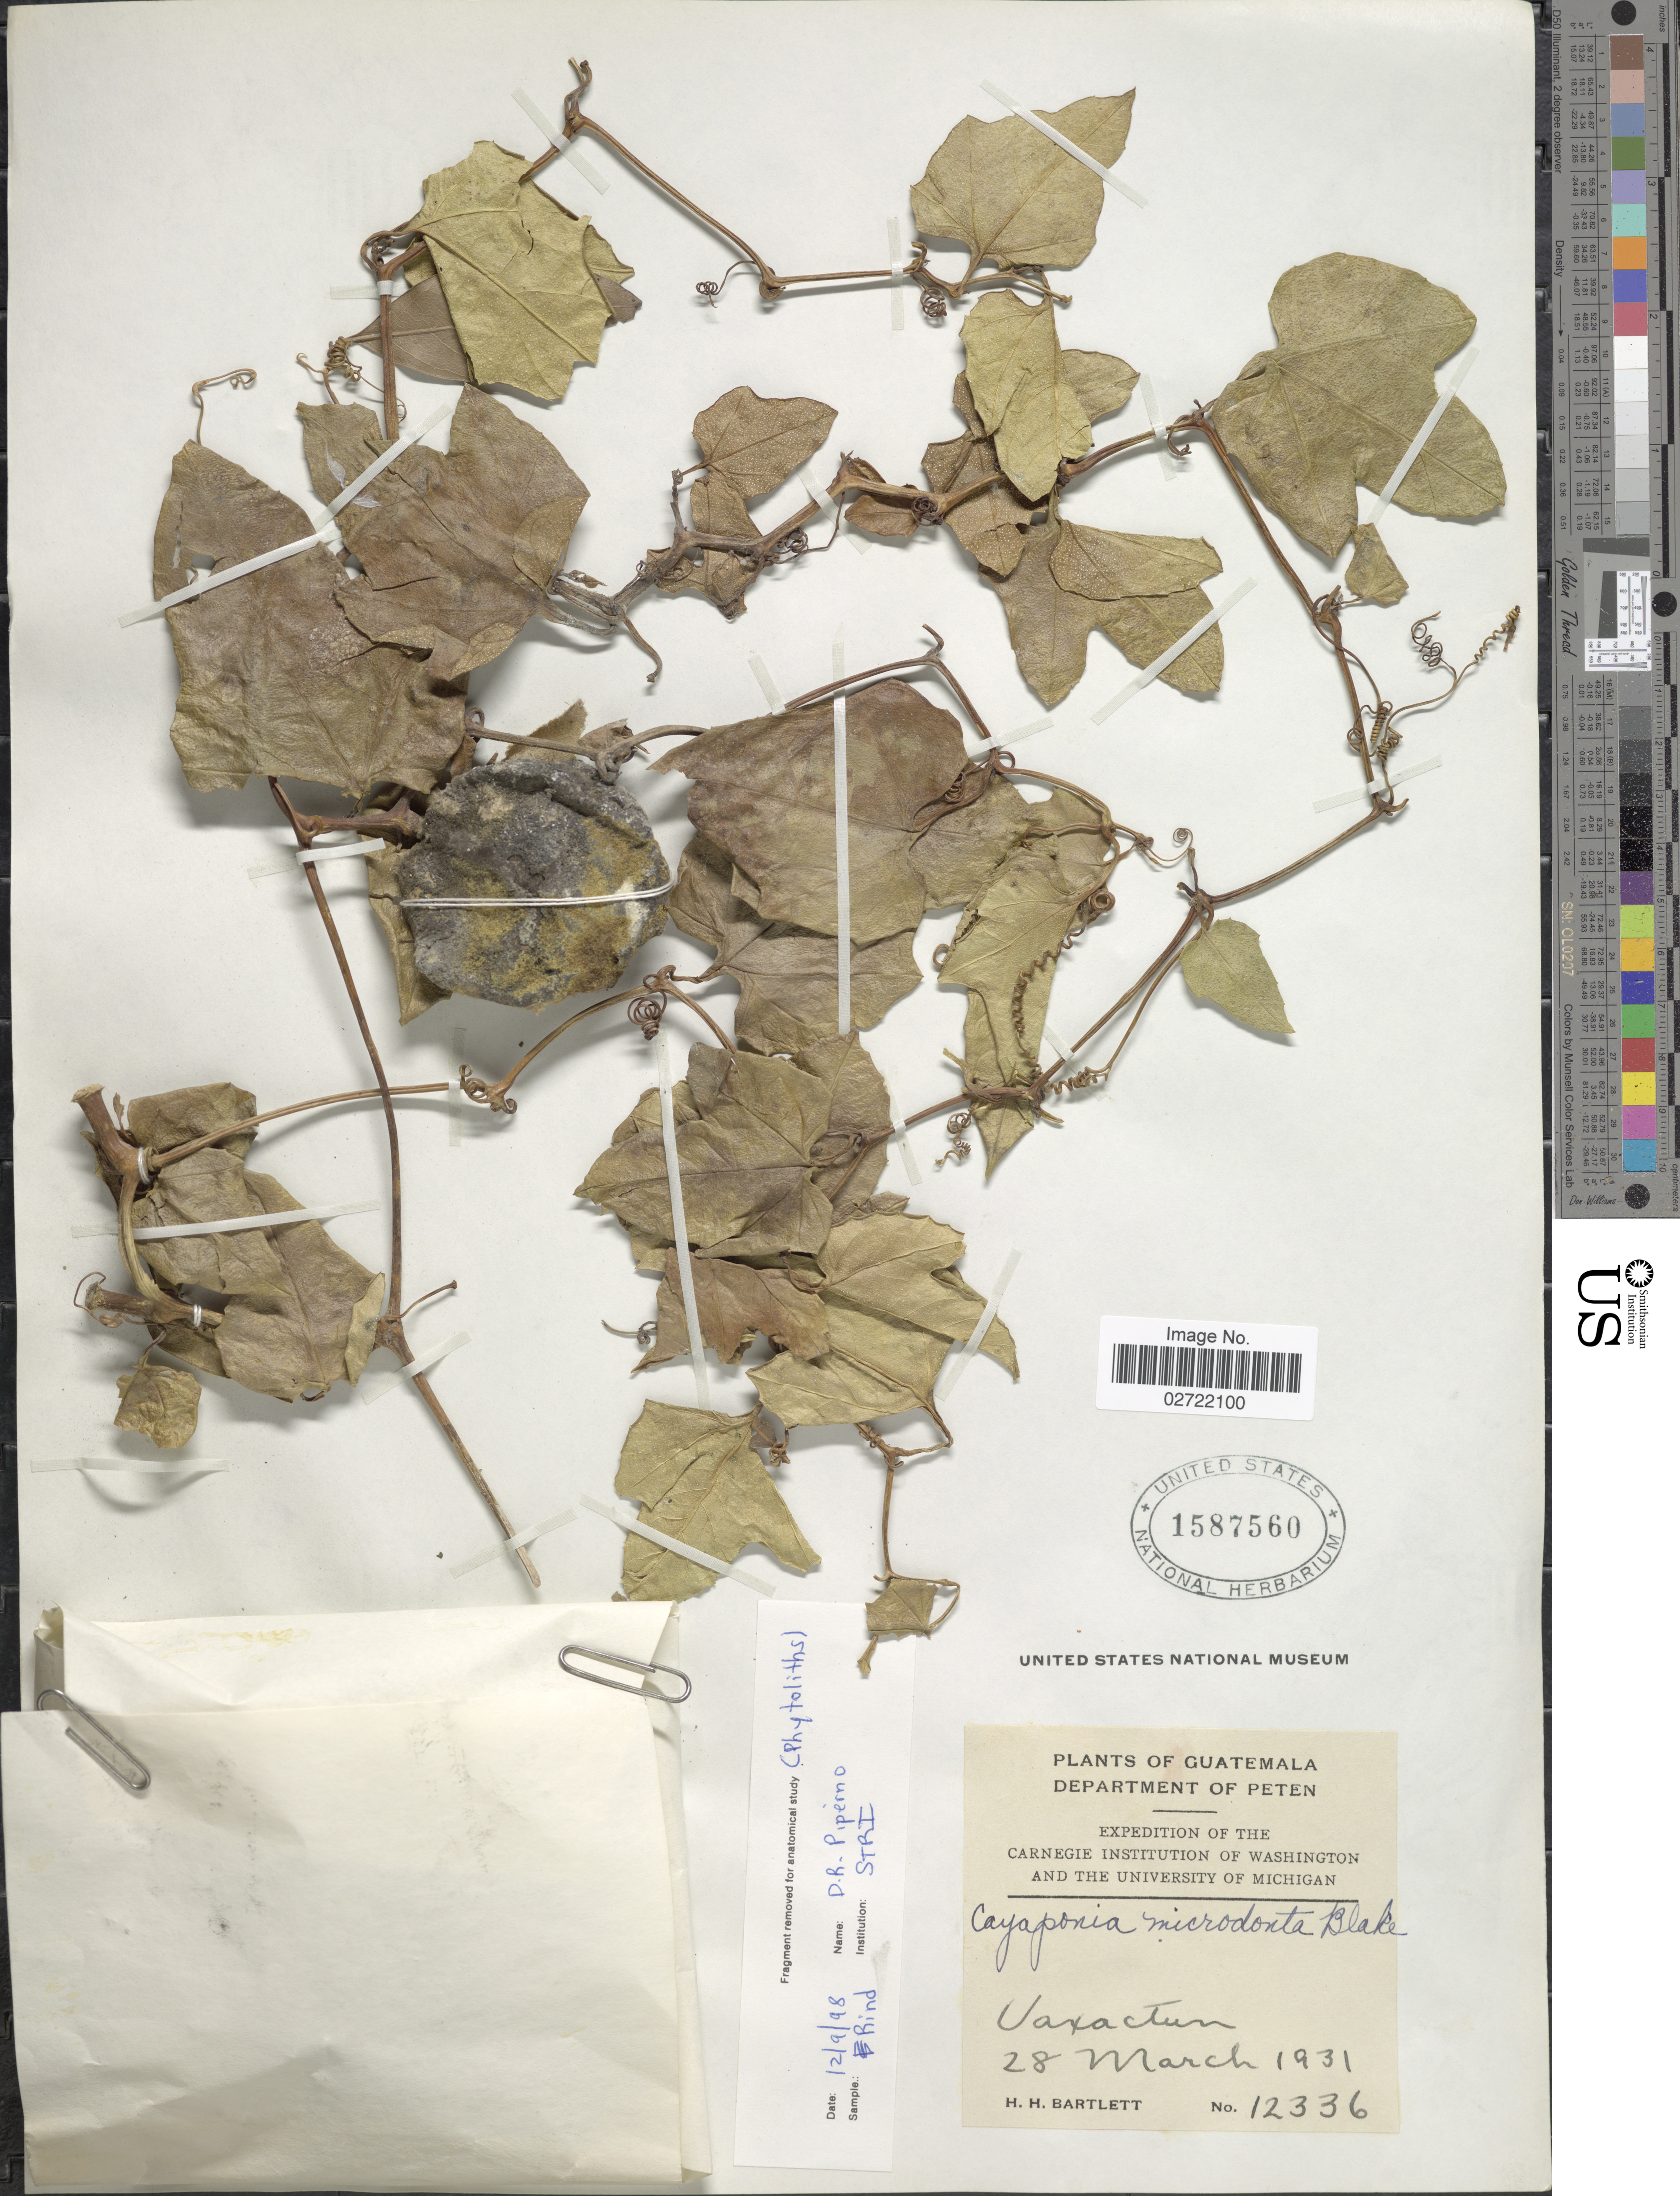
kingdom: Plantae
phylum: Tracheophyta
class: Magnoliopsida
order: Cucurbitales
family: Cucurbitaceae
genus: Cayaponia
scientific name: Cayaponia microdonta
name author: S.F. Blake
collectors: H. H. Bartlett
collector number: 12336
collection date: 1931-03-28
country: Guatemala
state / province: El Petén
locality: Department of Peten. Uaxactun.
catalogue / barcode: US 1587560